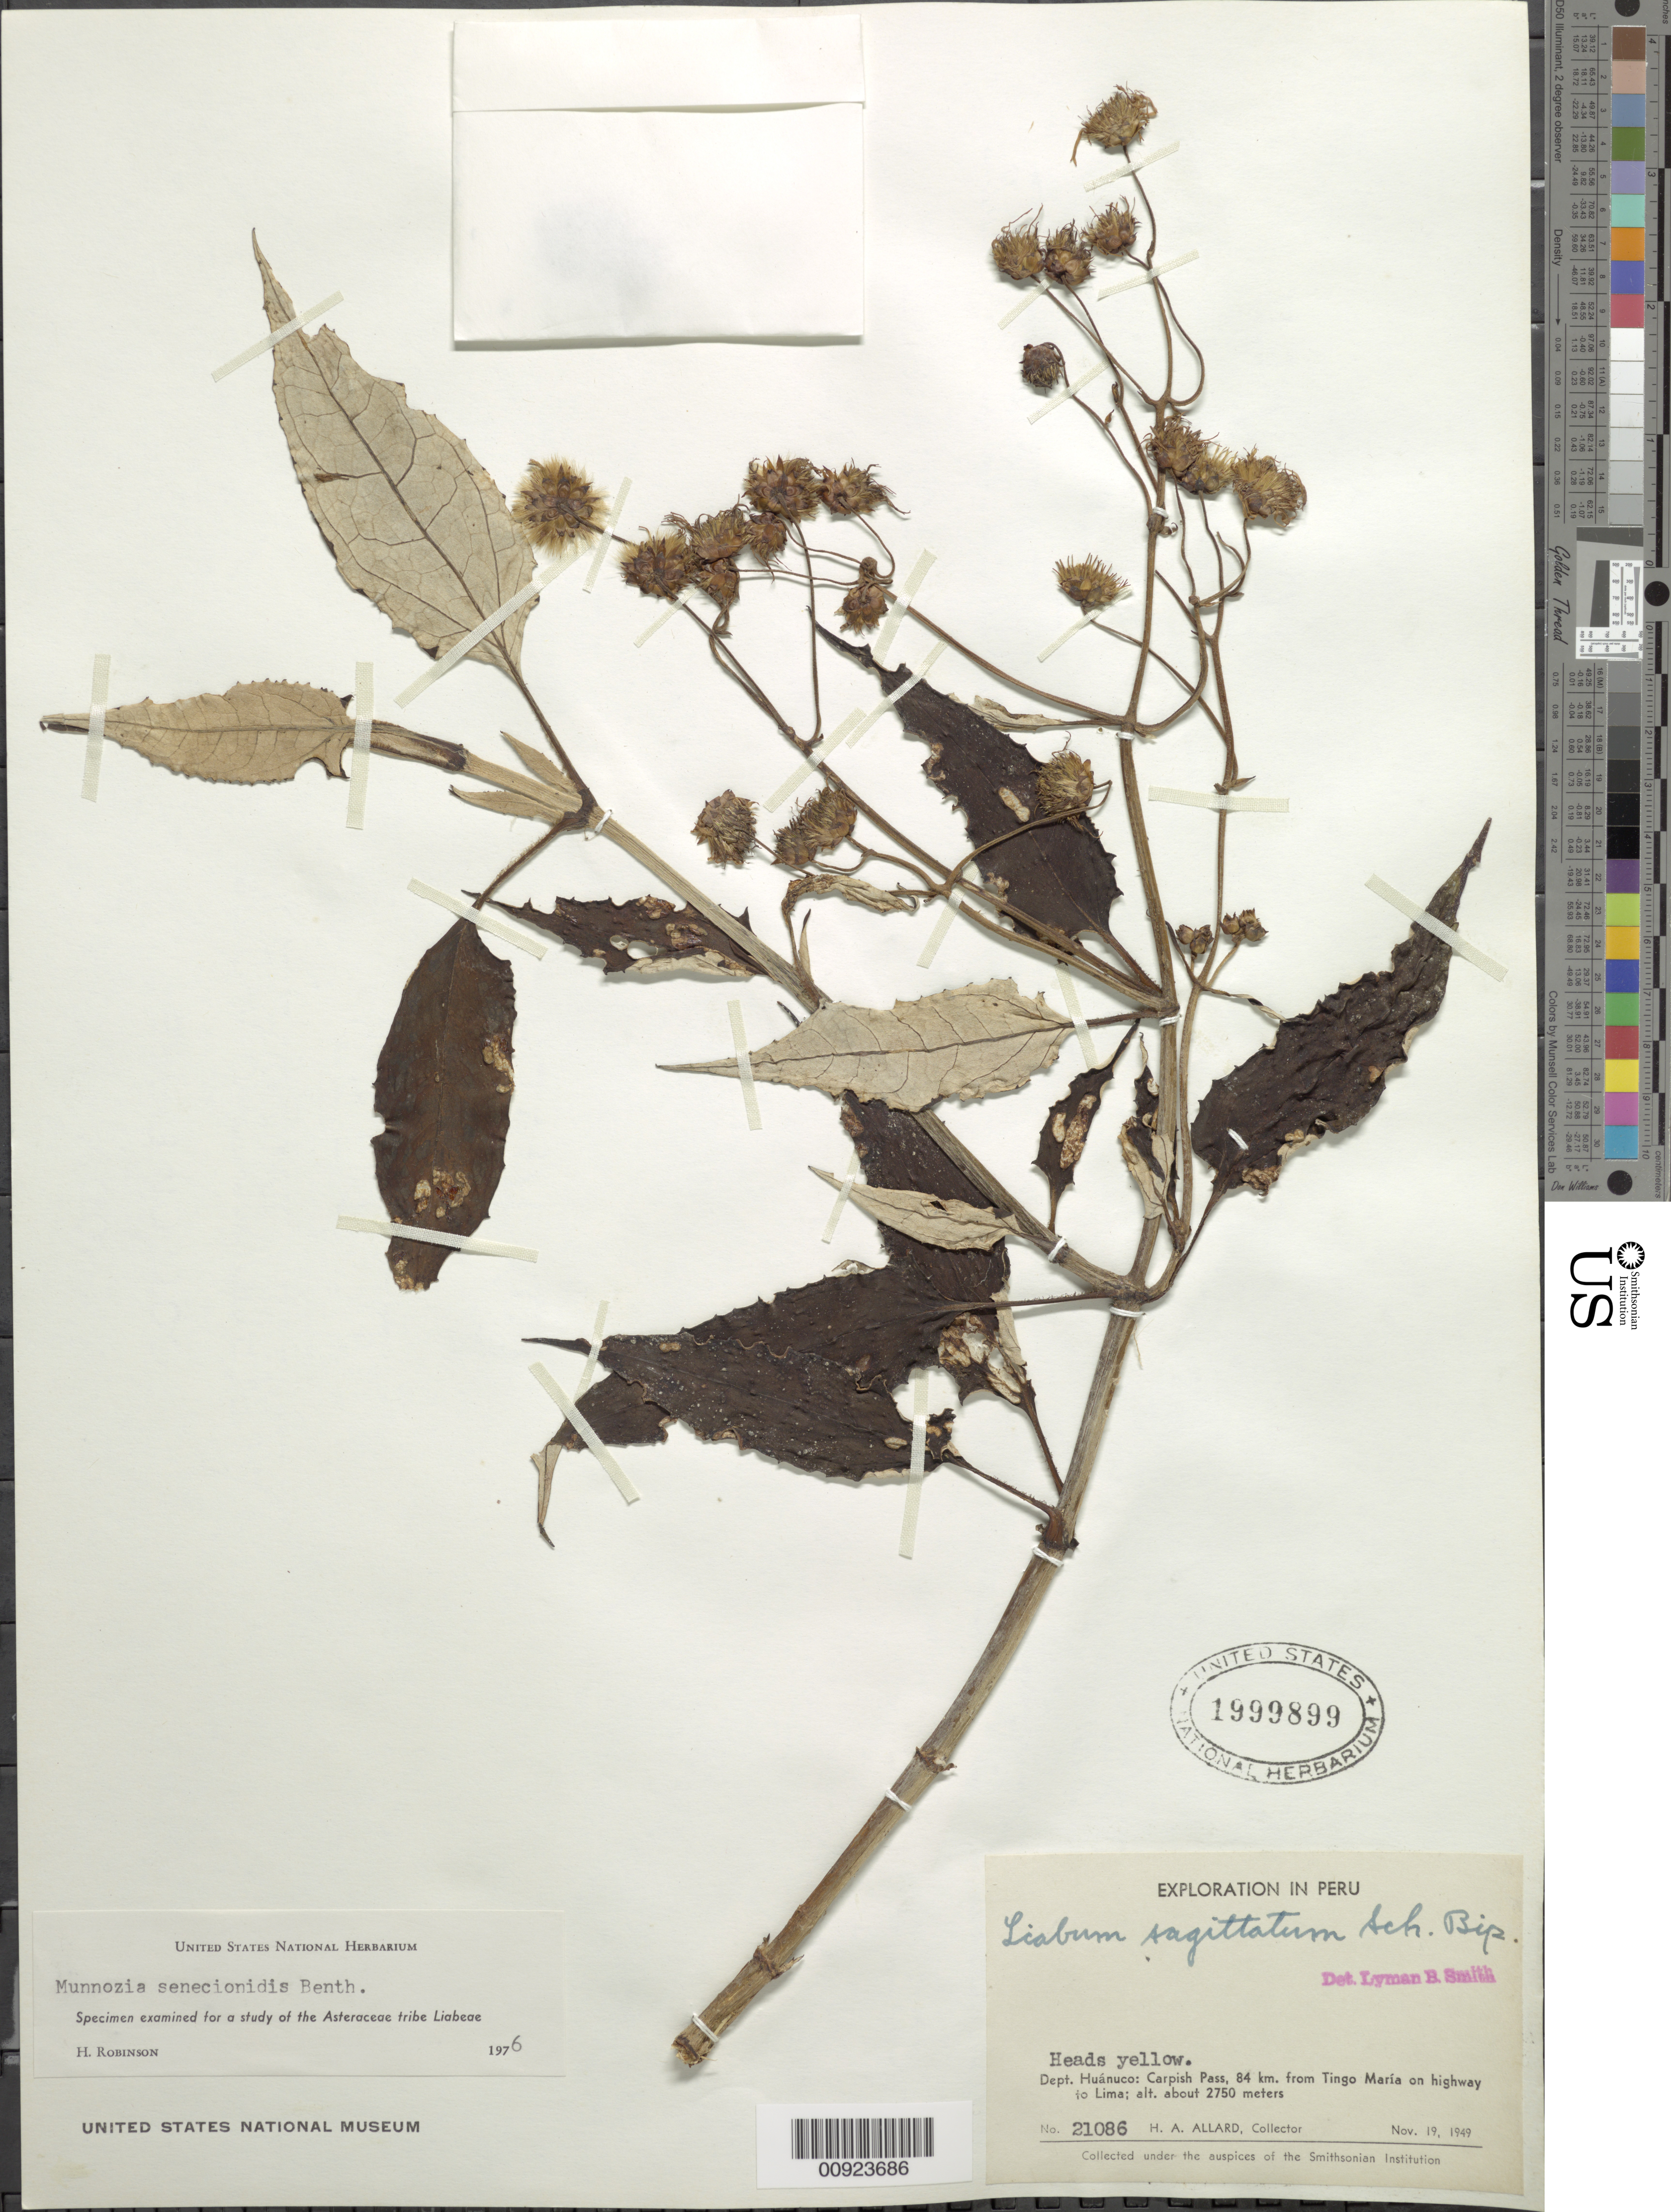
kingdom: Plantae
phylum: Tracheophyta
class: Magnoliopsida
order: Asterales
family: Asteraceae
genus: Munnozia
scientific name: Munnozia oxyphylla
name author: (Cuatrec.) H. Rob. & Brettell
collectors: H. A. Allard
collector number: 21086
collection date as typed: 19 November 1949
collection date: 1949-11-19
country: Peru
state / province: Huánuco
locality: Carpish Pass, 84 km from Tingo Maria on highway to Lima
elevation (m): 2750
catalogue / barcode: US 1999899